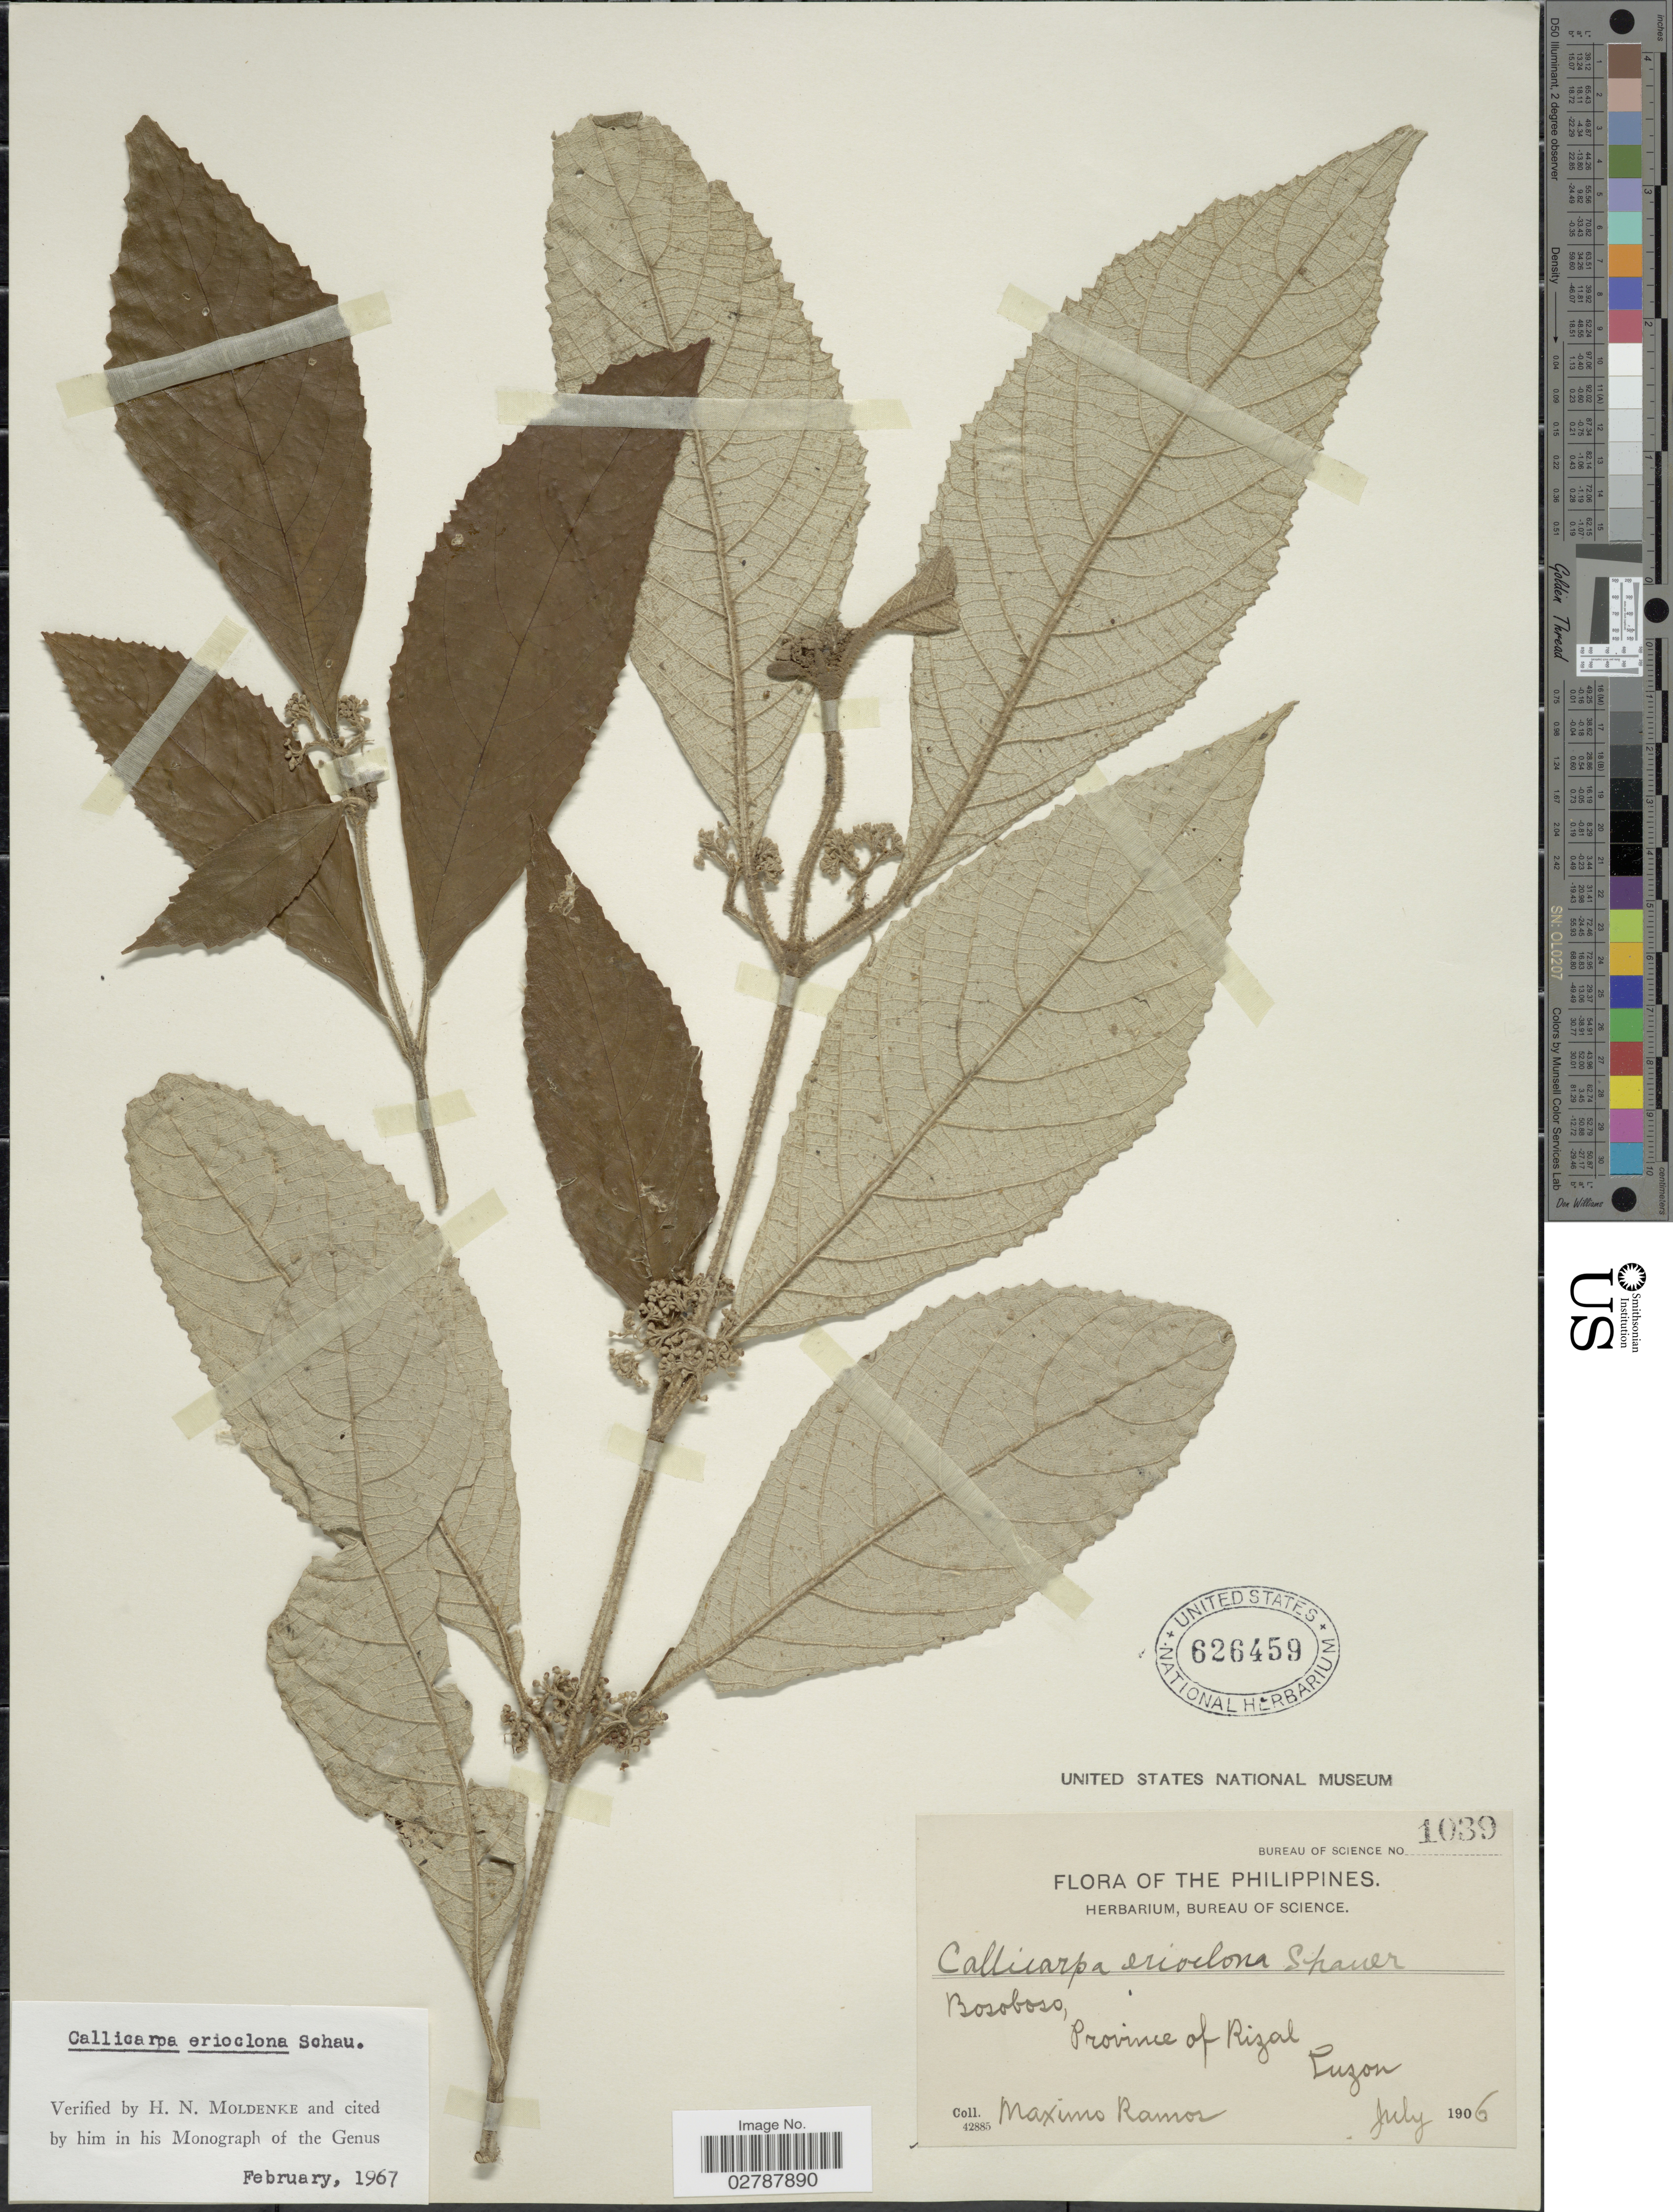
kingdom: Plantae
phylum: Tracheophyta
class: Magnoliopsida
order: Lamiales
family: Lamiaceae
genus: Callicarpa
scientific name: Callicarpa erioclona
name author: Schauer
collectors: M. Ramos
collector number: Bureau of Science1039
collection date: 1906-07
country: Philippines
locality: Bosoboso, Province of Rizal. Luzon.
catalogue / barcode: US 626459